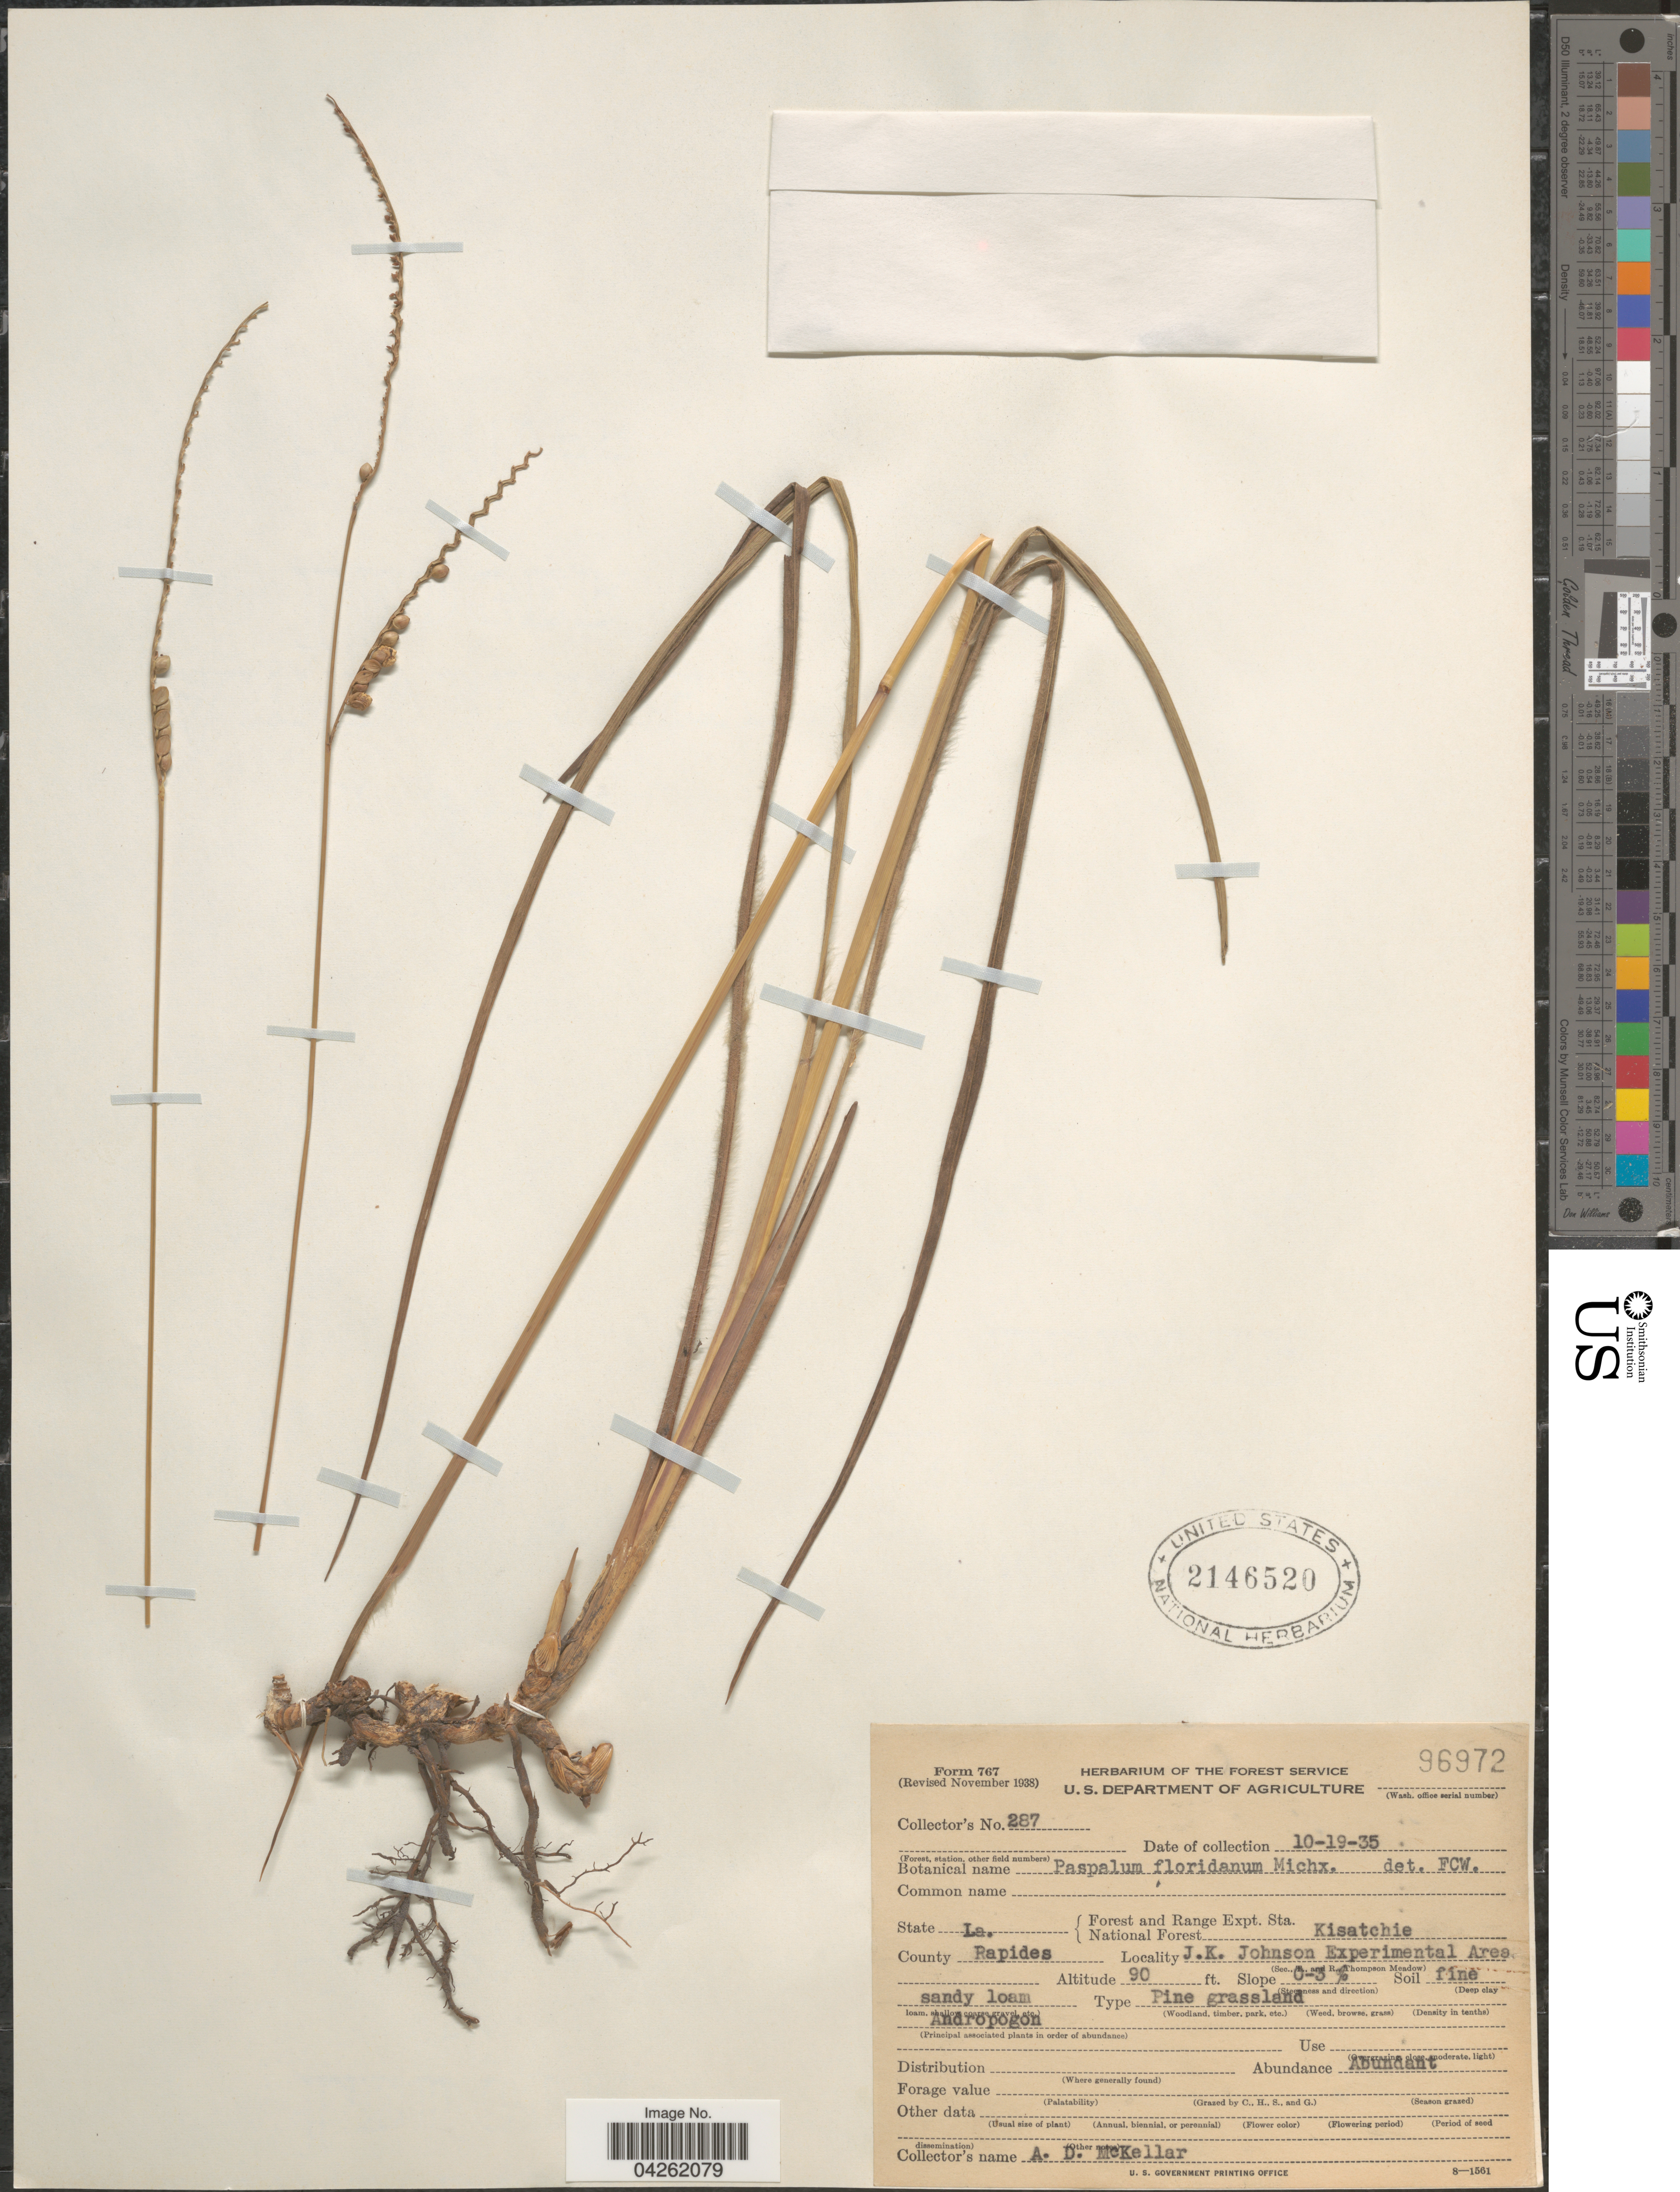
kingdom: Plantae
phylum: Tracheophyta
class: Liliopsida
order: Poales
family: Poaceae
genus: Paspalum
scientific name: Paspalum floridanum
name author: Michx.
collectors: A. McKellar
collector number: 287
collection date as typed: Transcribed d/m/y: 19/10/35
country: United States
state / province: Louisiana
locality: Forest and Range Expt. Sta. National Forest Kisatchie. County Rapides. J.K. Johnson Experimental Area.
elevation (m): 27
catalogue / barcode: US 2146520